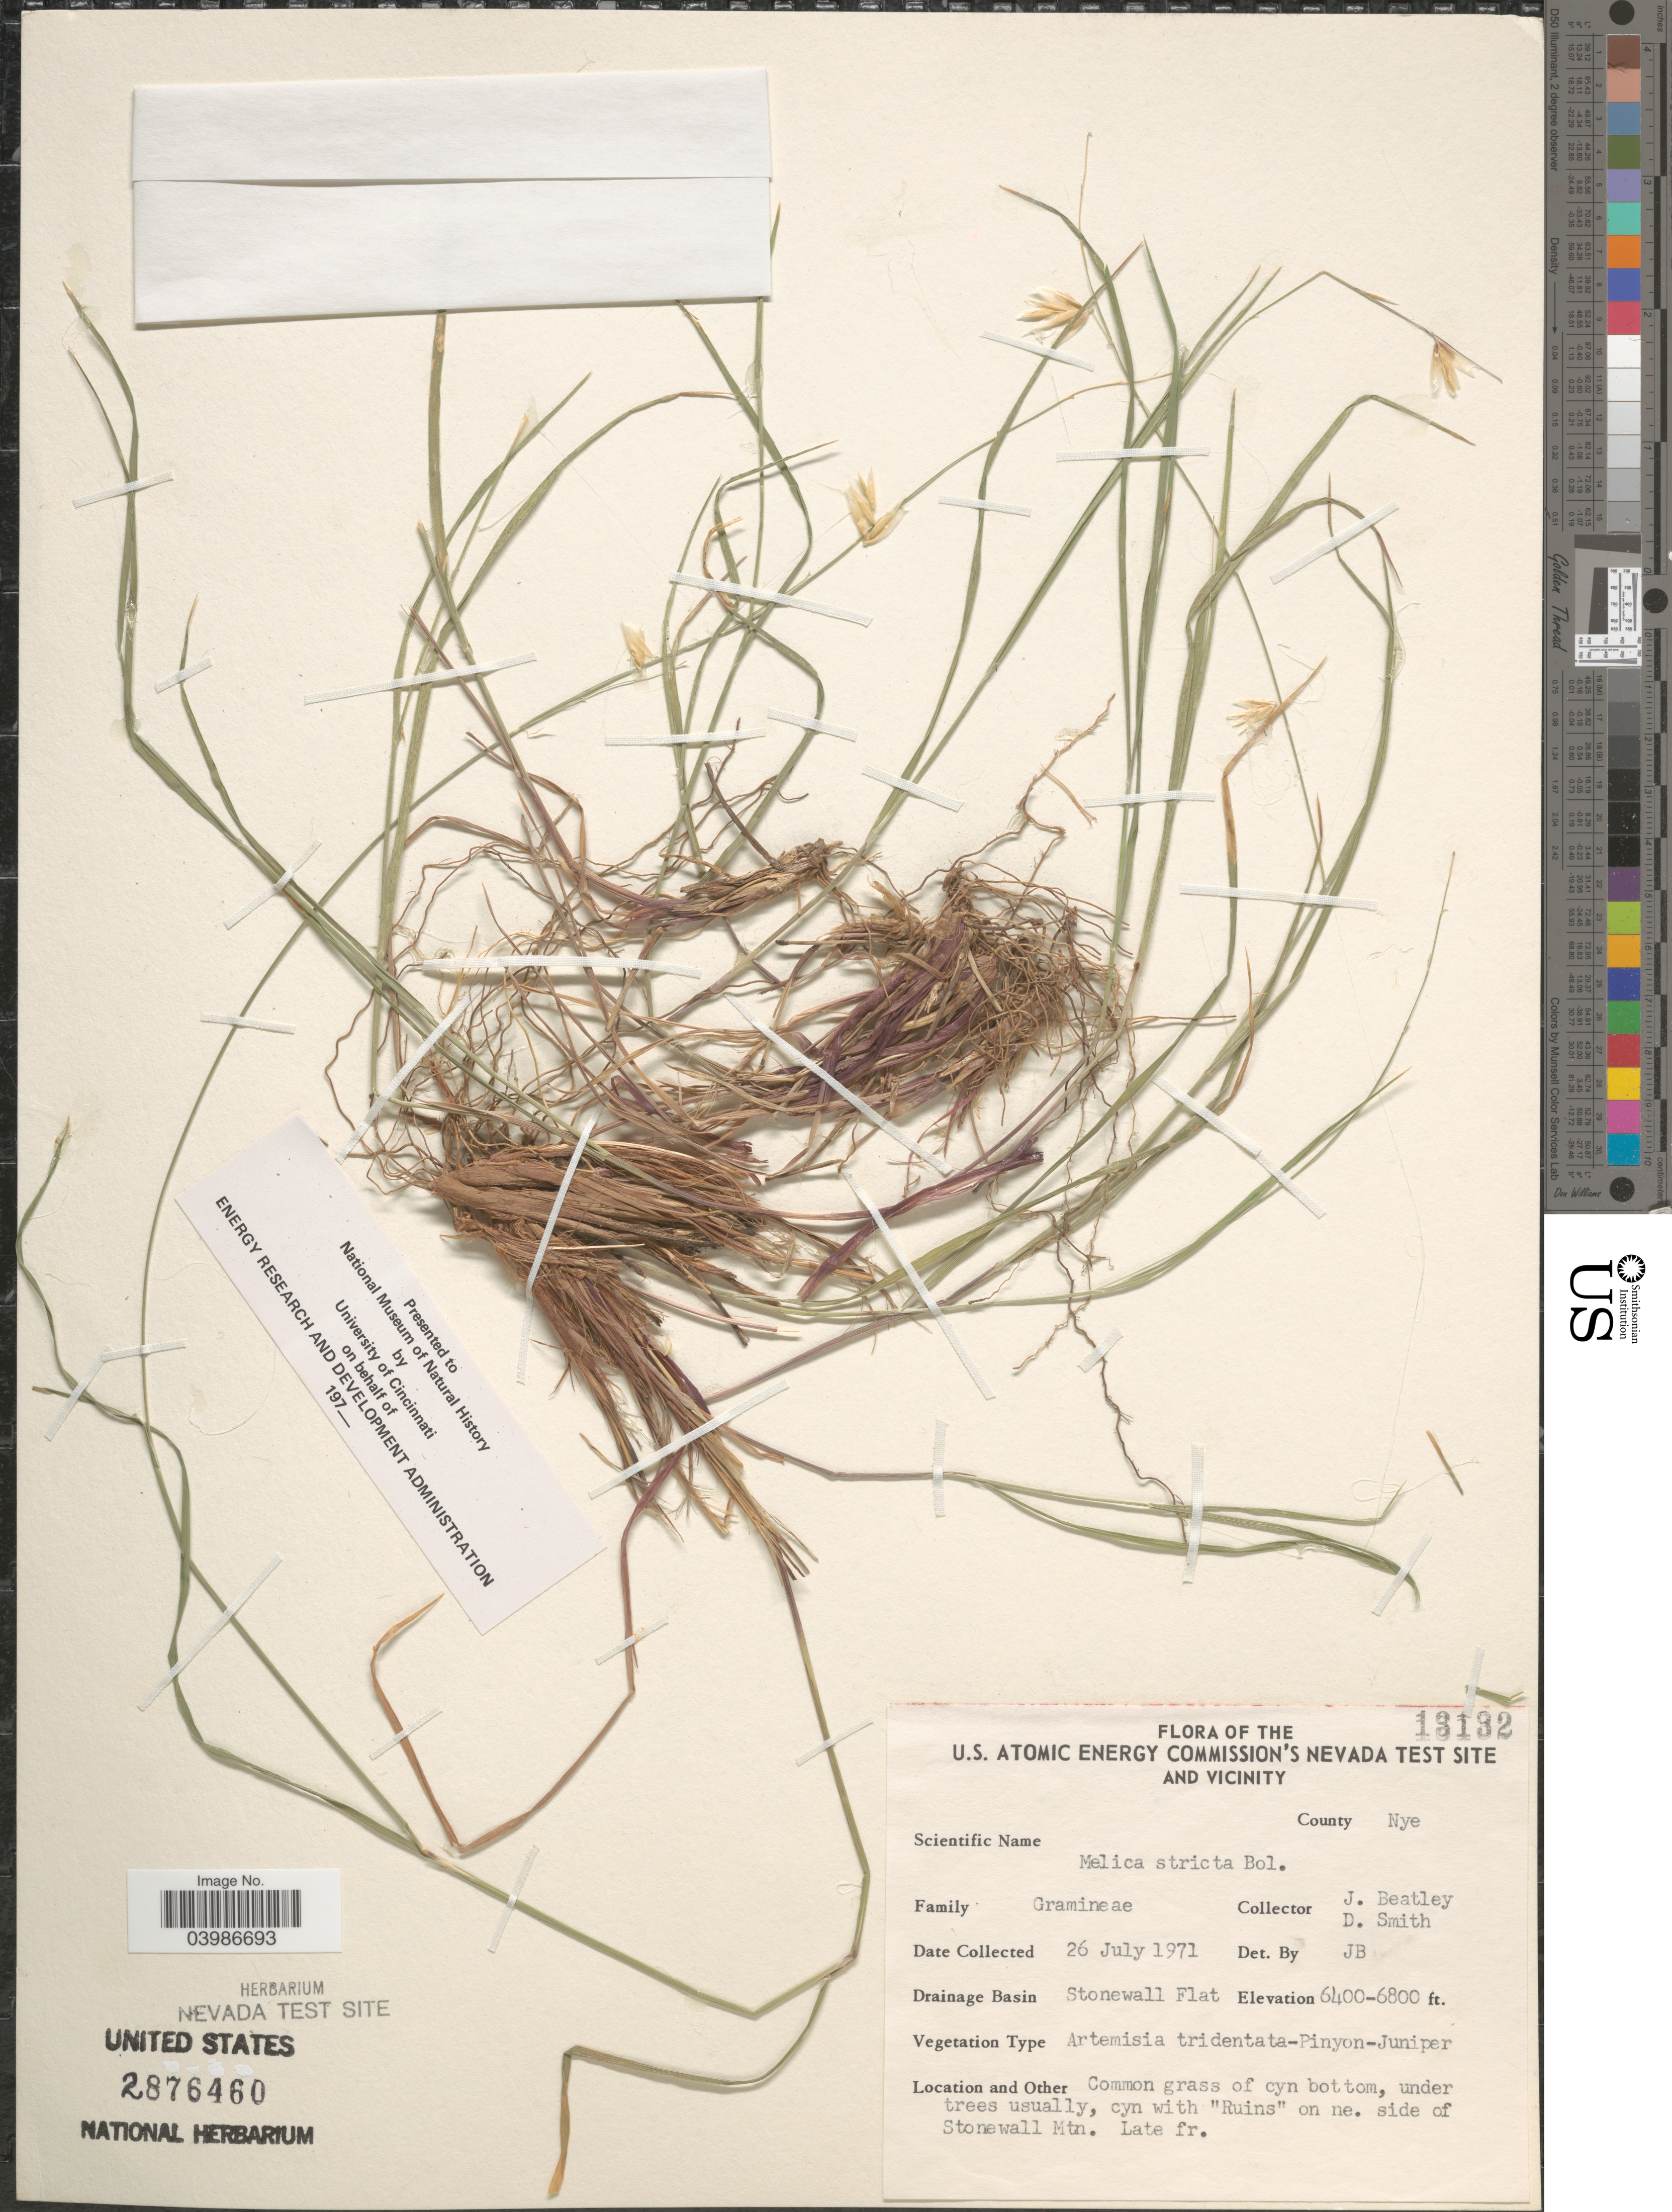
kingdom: Plantae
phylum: Tracheophyta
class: Liliopsida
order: Poales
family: Poaceae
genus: Melica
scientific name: Melica stricta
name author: Bol.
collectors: J. C. Beatley & D. Smith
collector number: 13132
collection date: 1971-07-26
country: United States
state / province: Nevada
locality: U.S. Atomic Energy Commission's Nevada Test Site and vicinity. County Nye. Drainage Basin Stonewall Flat. On ne. side of Stonewall Mtn.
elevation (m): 1951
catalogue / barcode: US 2876460